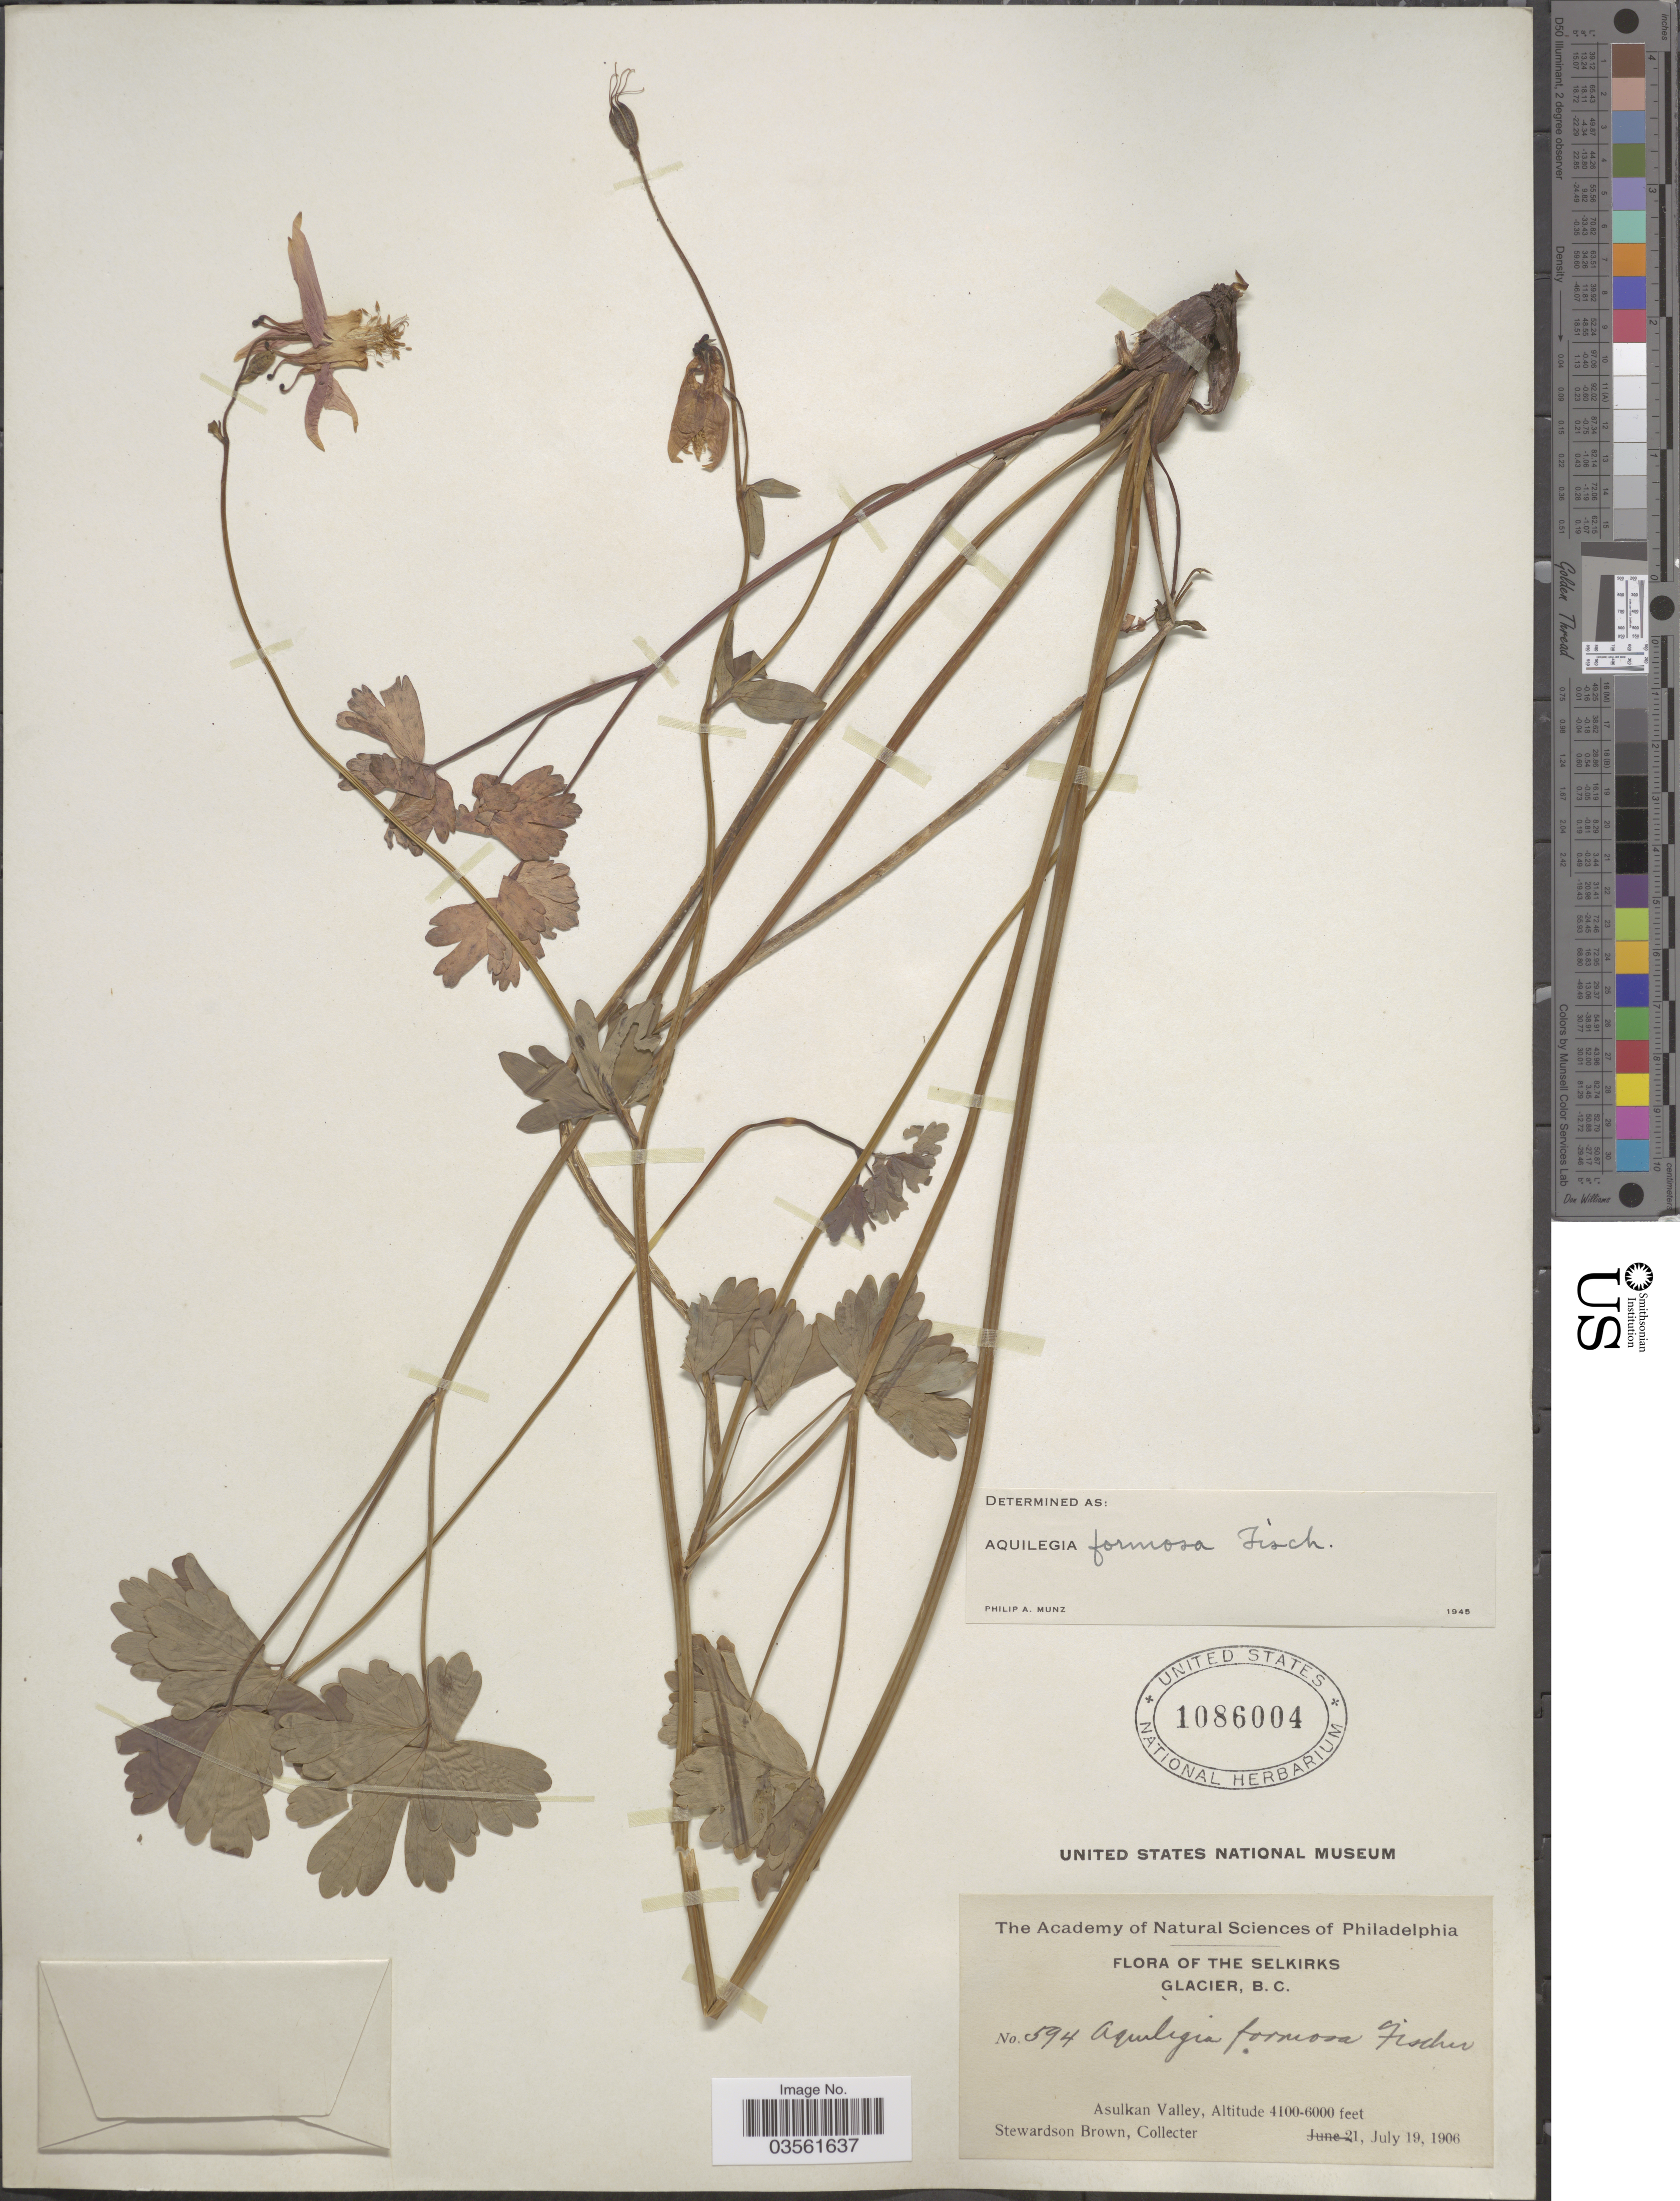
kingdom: Plantae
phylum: Tracheophyta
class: Magnoliopsida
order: Ranunculales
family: Ranunculaceae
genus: Aquilegia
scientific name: Aquilegia formosa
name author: Fisch. ex DC.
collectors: S. Brown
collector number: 594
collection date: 1906-07-19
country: Canada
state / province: British Columbia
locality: The Selkirks Glacier. Asulkan Valley.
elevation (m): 1250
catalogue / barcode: US 1086004